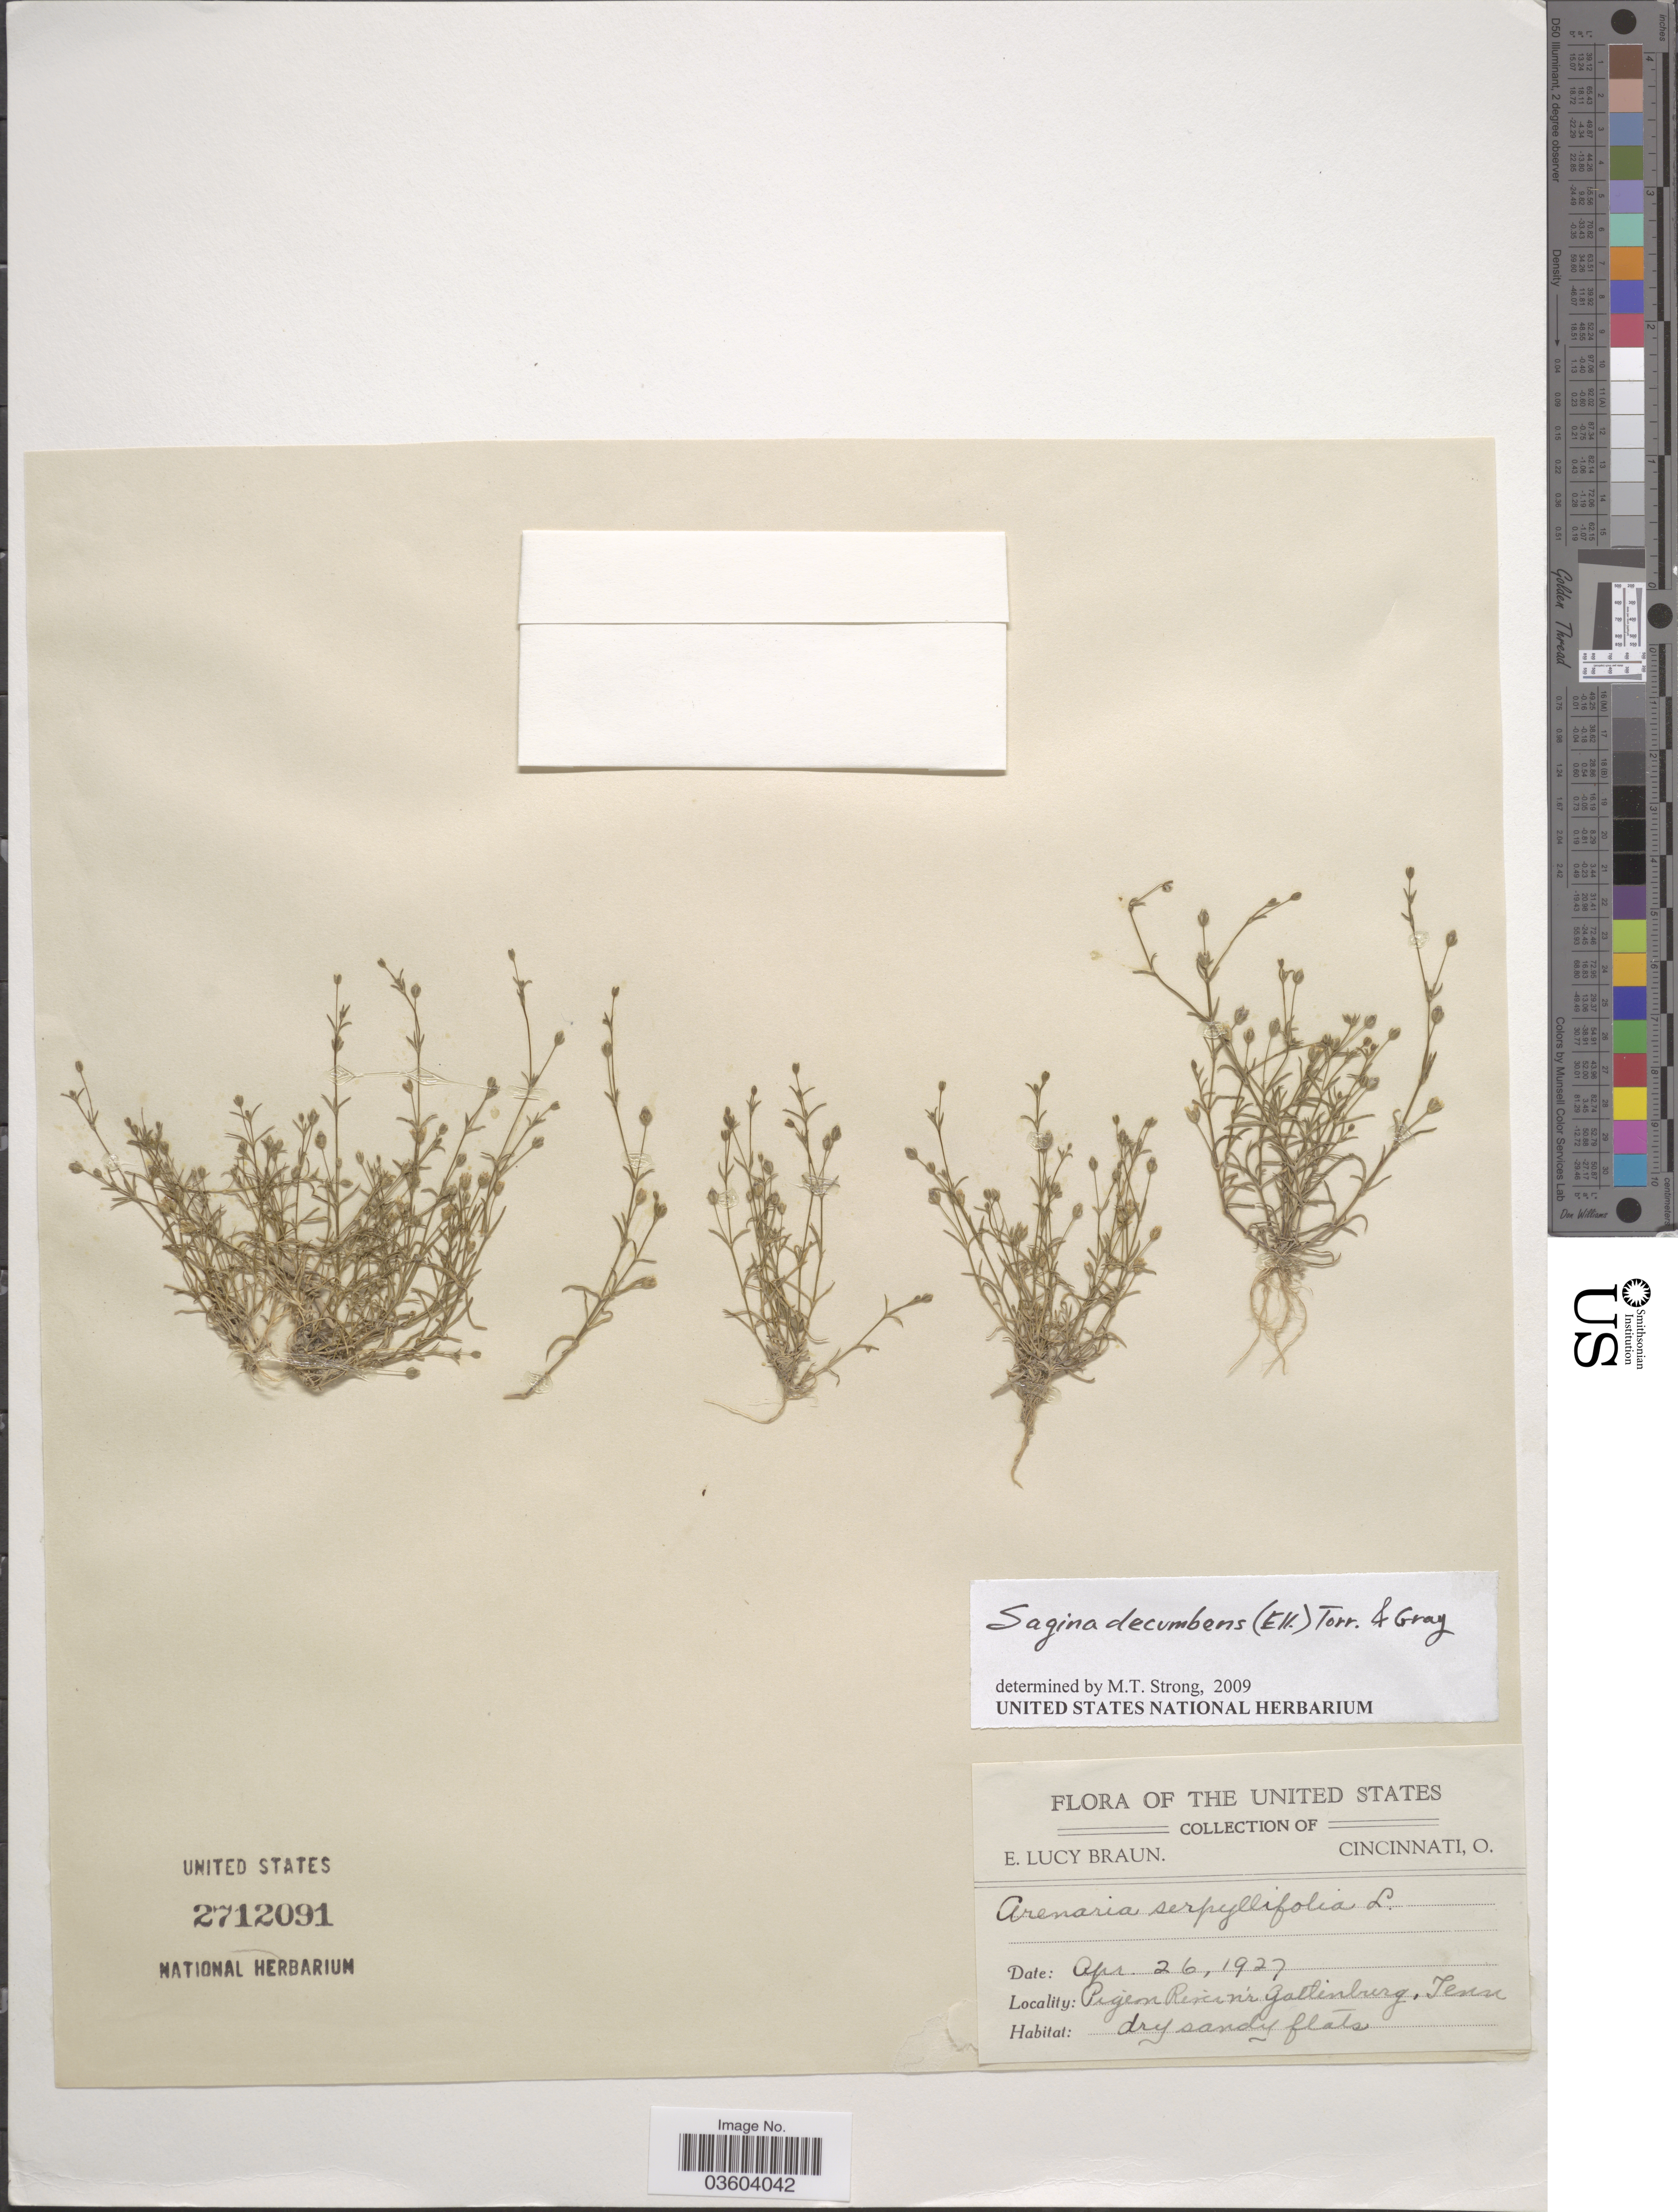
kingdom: Plantae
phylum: Tracheophyta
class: Magnoliopsida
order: Caryophyllales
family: Caryophyllaceae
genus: Sagina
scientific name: Sagina decumbens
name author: (Elliott) Torr. & A. Gray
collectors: E. L. Braun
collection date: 1927-04-26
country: United States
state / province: Tennessee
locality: Pigeon River nr Gatlinburg.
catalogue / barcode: US 2712091